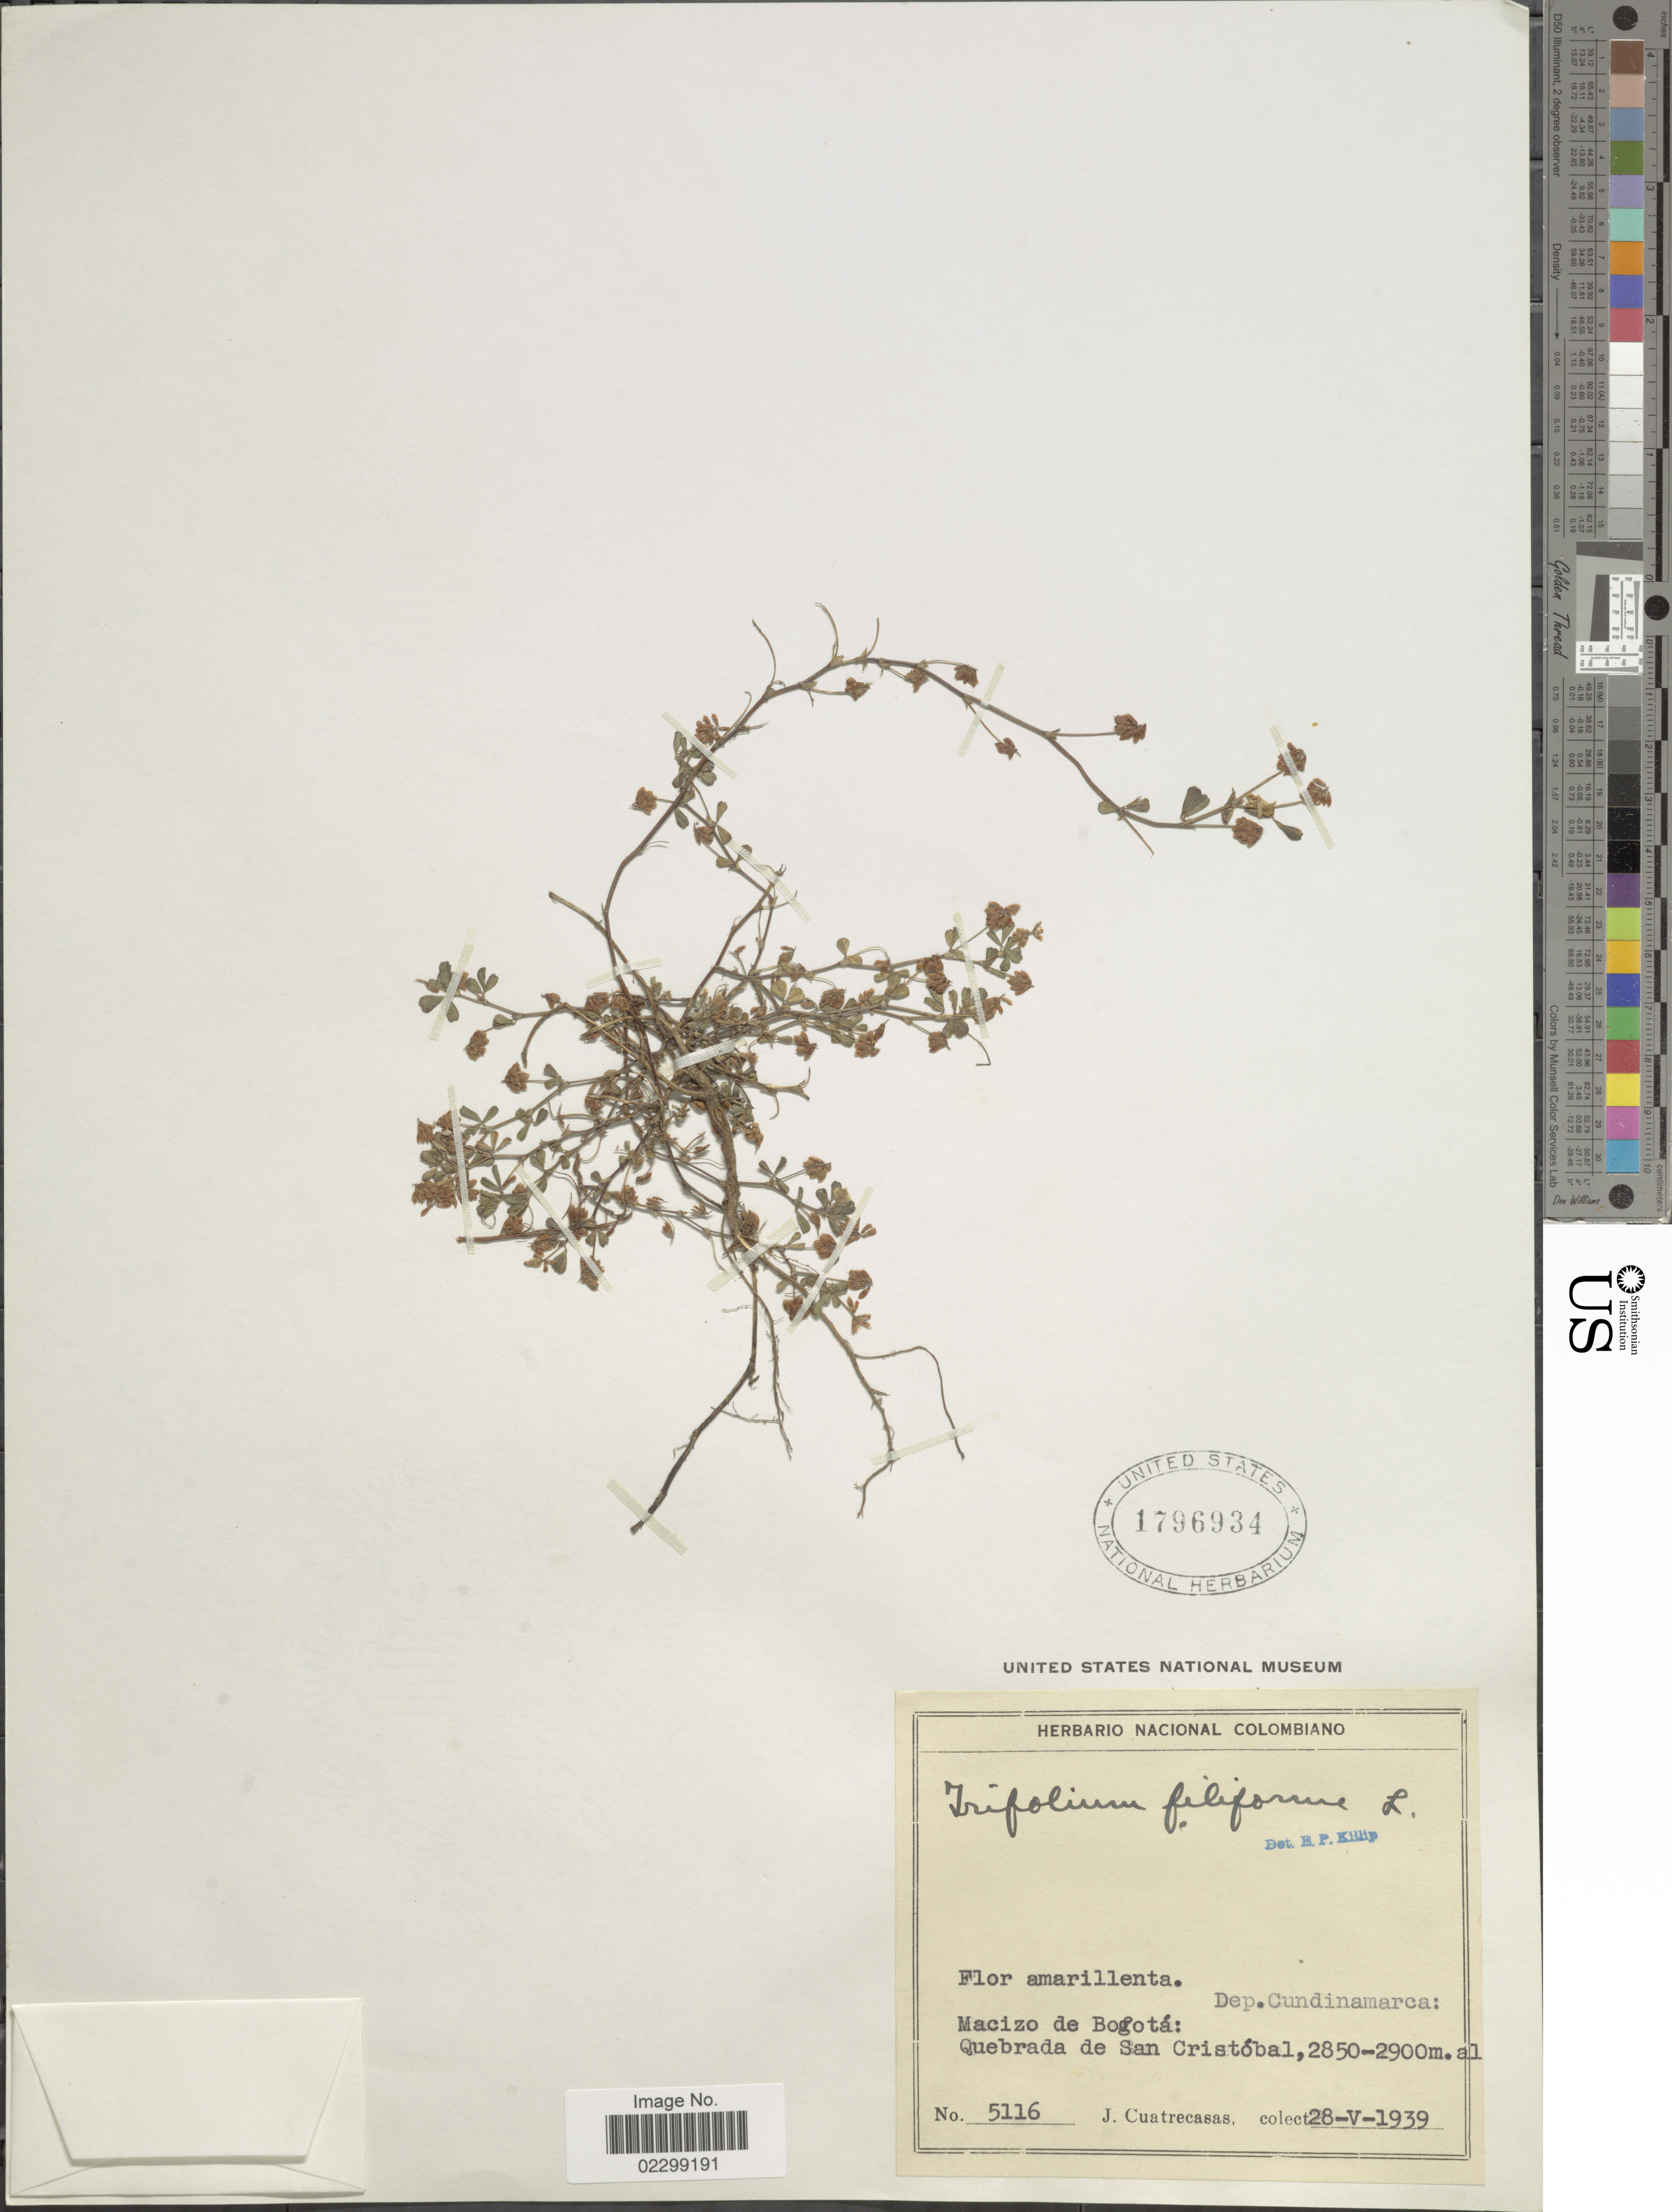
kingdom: Plantae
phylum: Tracheophyta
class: Magnoliopsida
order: Fabales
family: Fabaceae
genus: Trifolium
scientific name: Trifolium dubium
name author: Sibth.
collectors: J. Cuatrecasas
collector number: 5116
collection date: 1939-05-28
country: Colombia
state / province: Cundinamarca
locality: Macizo de Bogotá: quebrada de San Cristóbal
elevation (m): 2850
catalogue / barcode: US 1796934